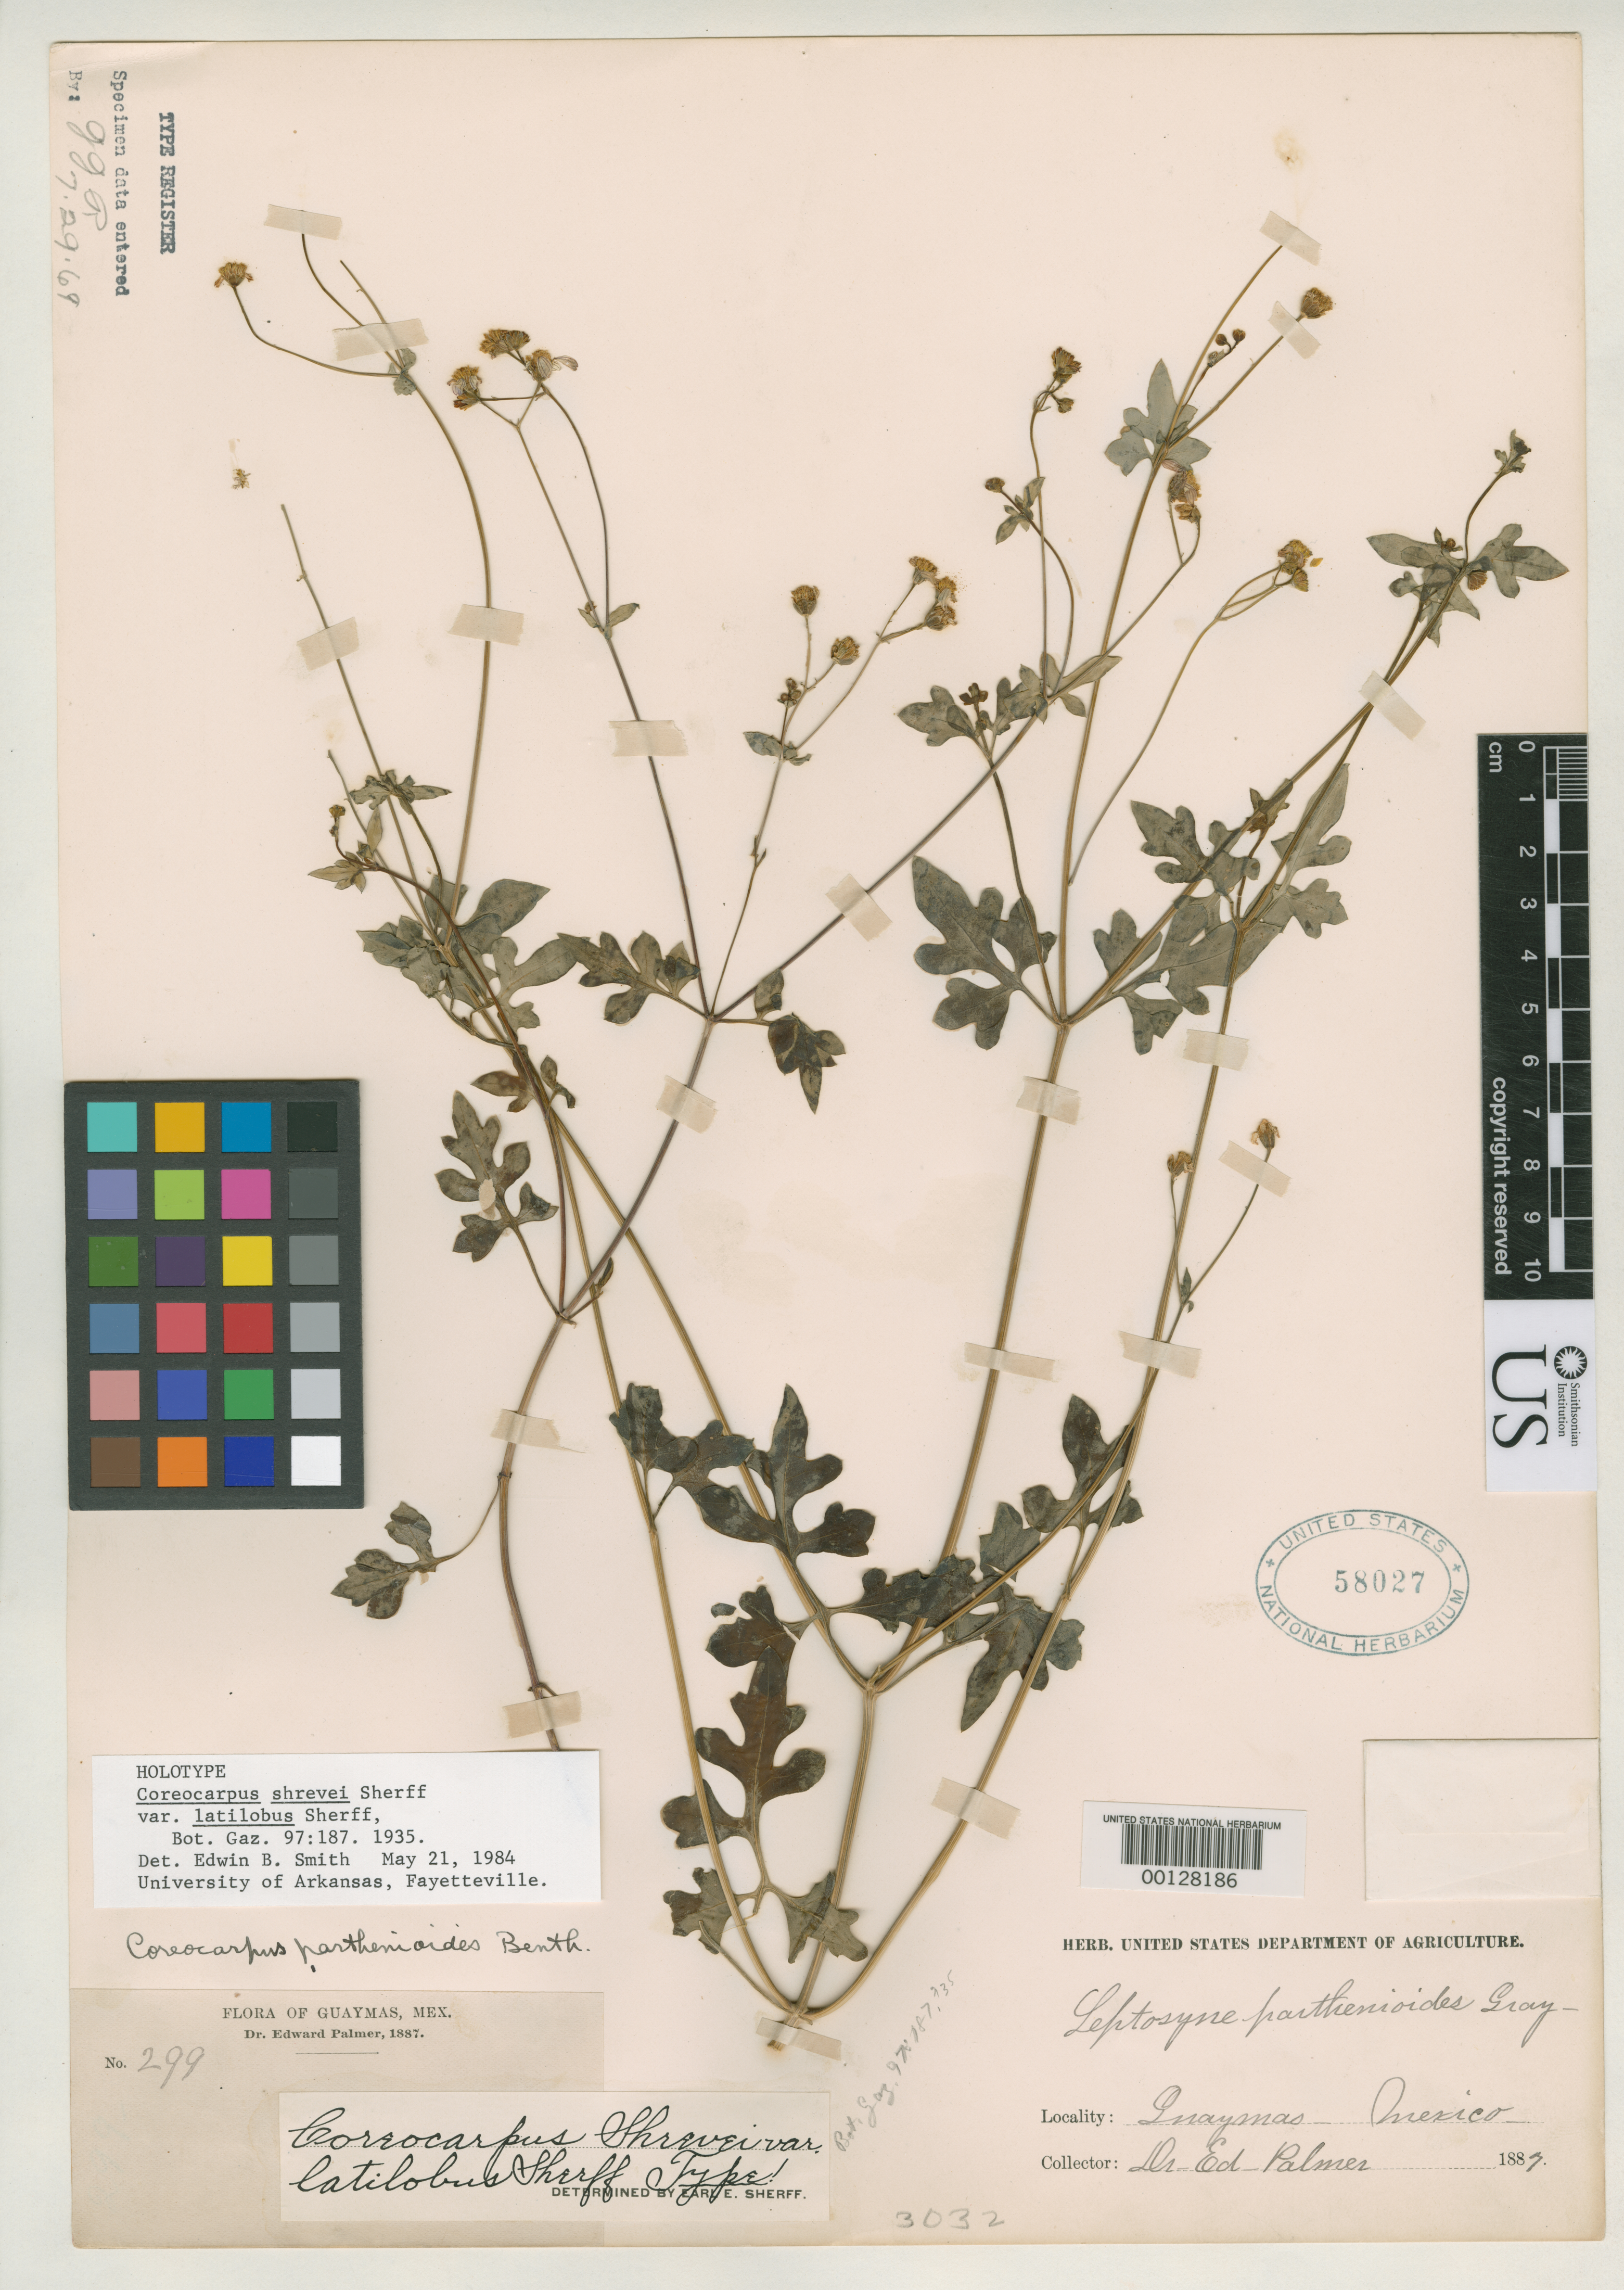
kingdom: Plantae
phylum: Tracheophyta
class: Magnoliopsida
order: Asterales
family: Asteraceae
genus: Coreocarpus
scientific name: Coreocarpus shrevei var. latilobus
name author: Sherff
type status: Holotype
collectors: E. Palmer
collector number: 299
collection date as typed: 1887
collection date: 1887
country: Mexico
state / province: Sonora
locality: Guaymas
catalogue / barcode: US 58027